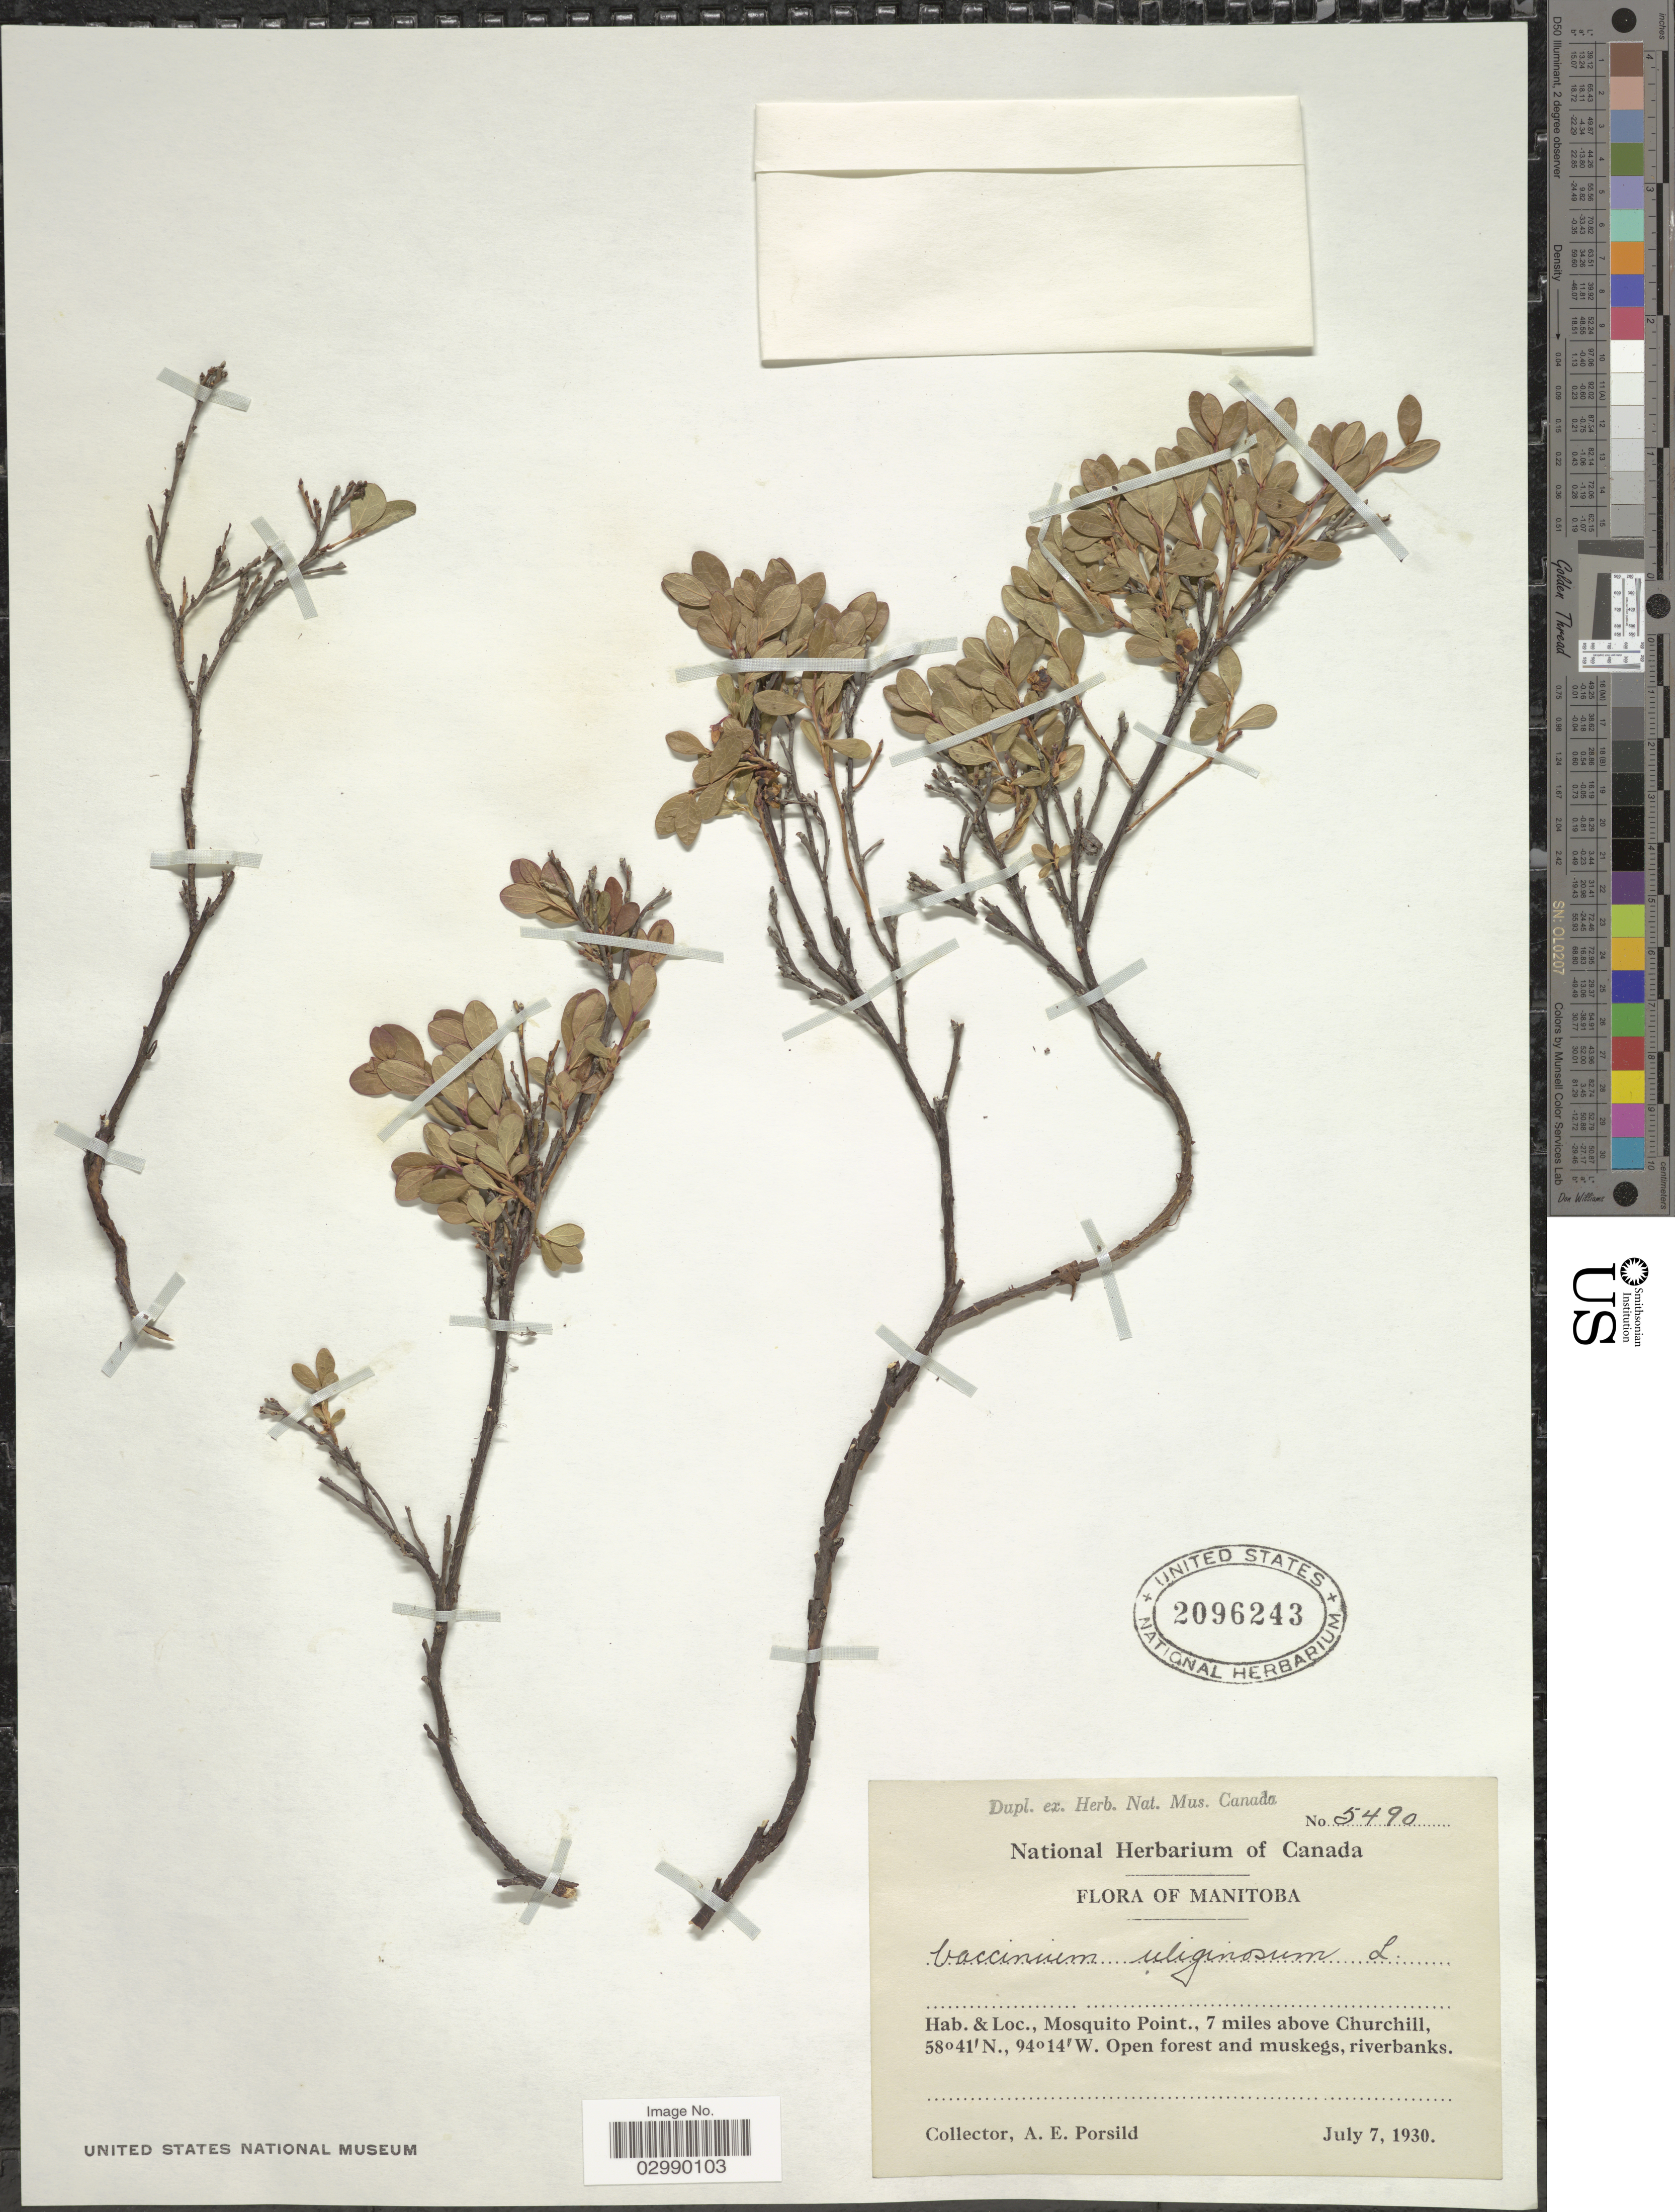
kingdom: Plantae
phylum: Tracheophyta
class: Magnoliopsida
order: Ericales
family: Ericaceae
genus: Vaccinium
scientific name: Vaccinium uliginosum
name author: L.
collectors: A. E. Porsild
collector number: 5490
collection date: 1930-07-07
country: Canada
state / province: Manitoba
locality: Mosquito Point., 7 miles above Churchill.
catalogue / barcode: US 2096243